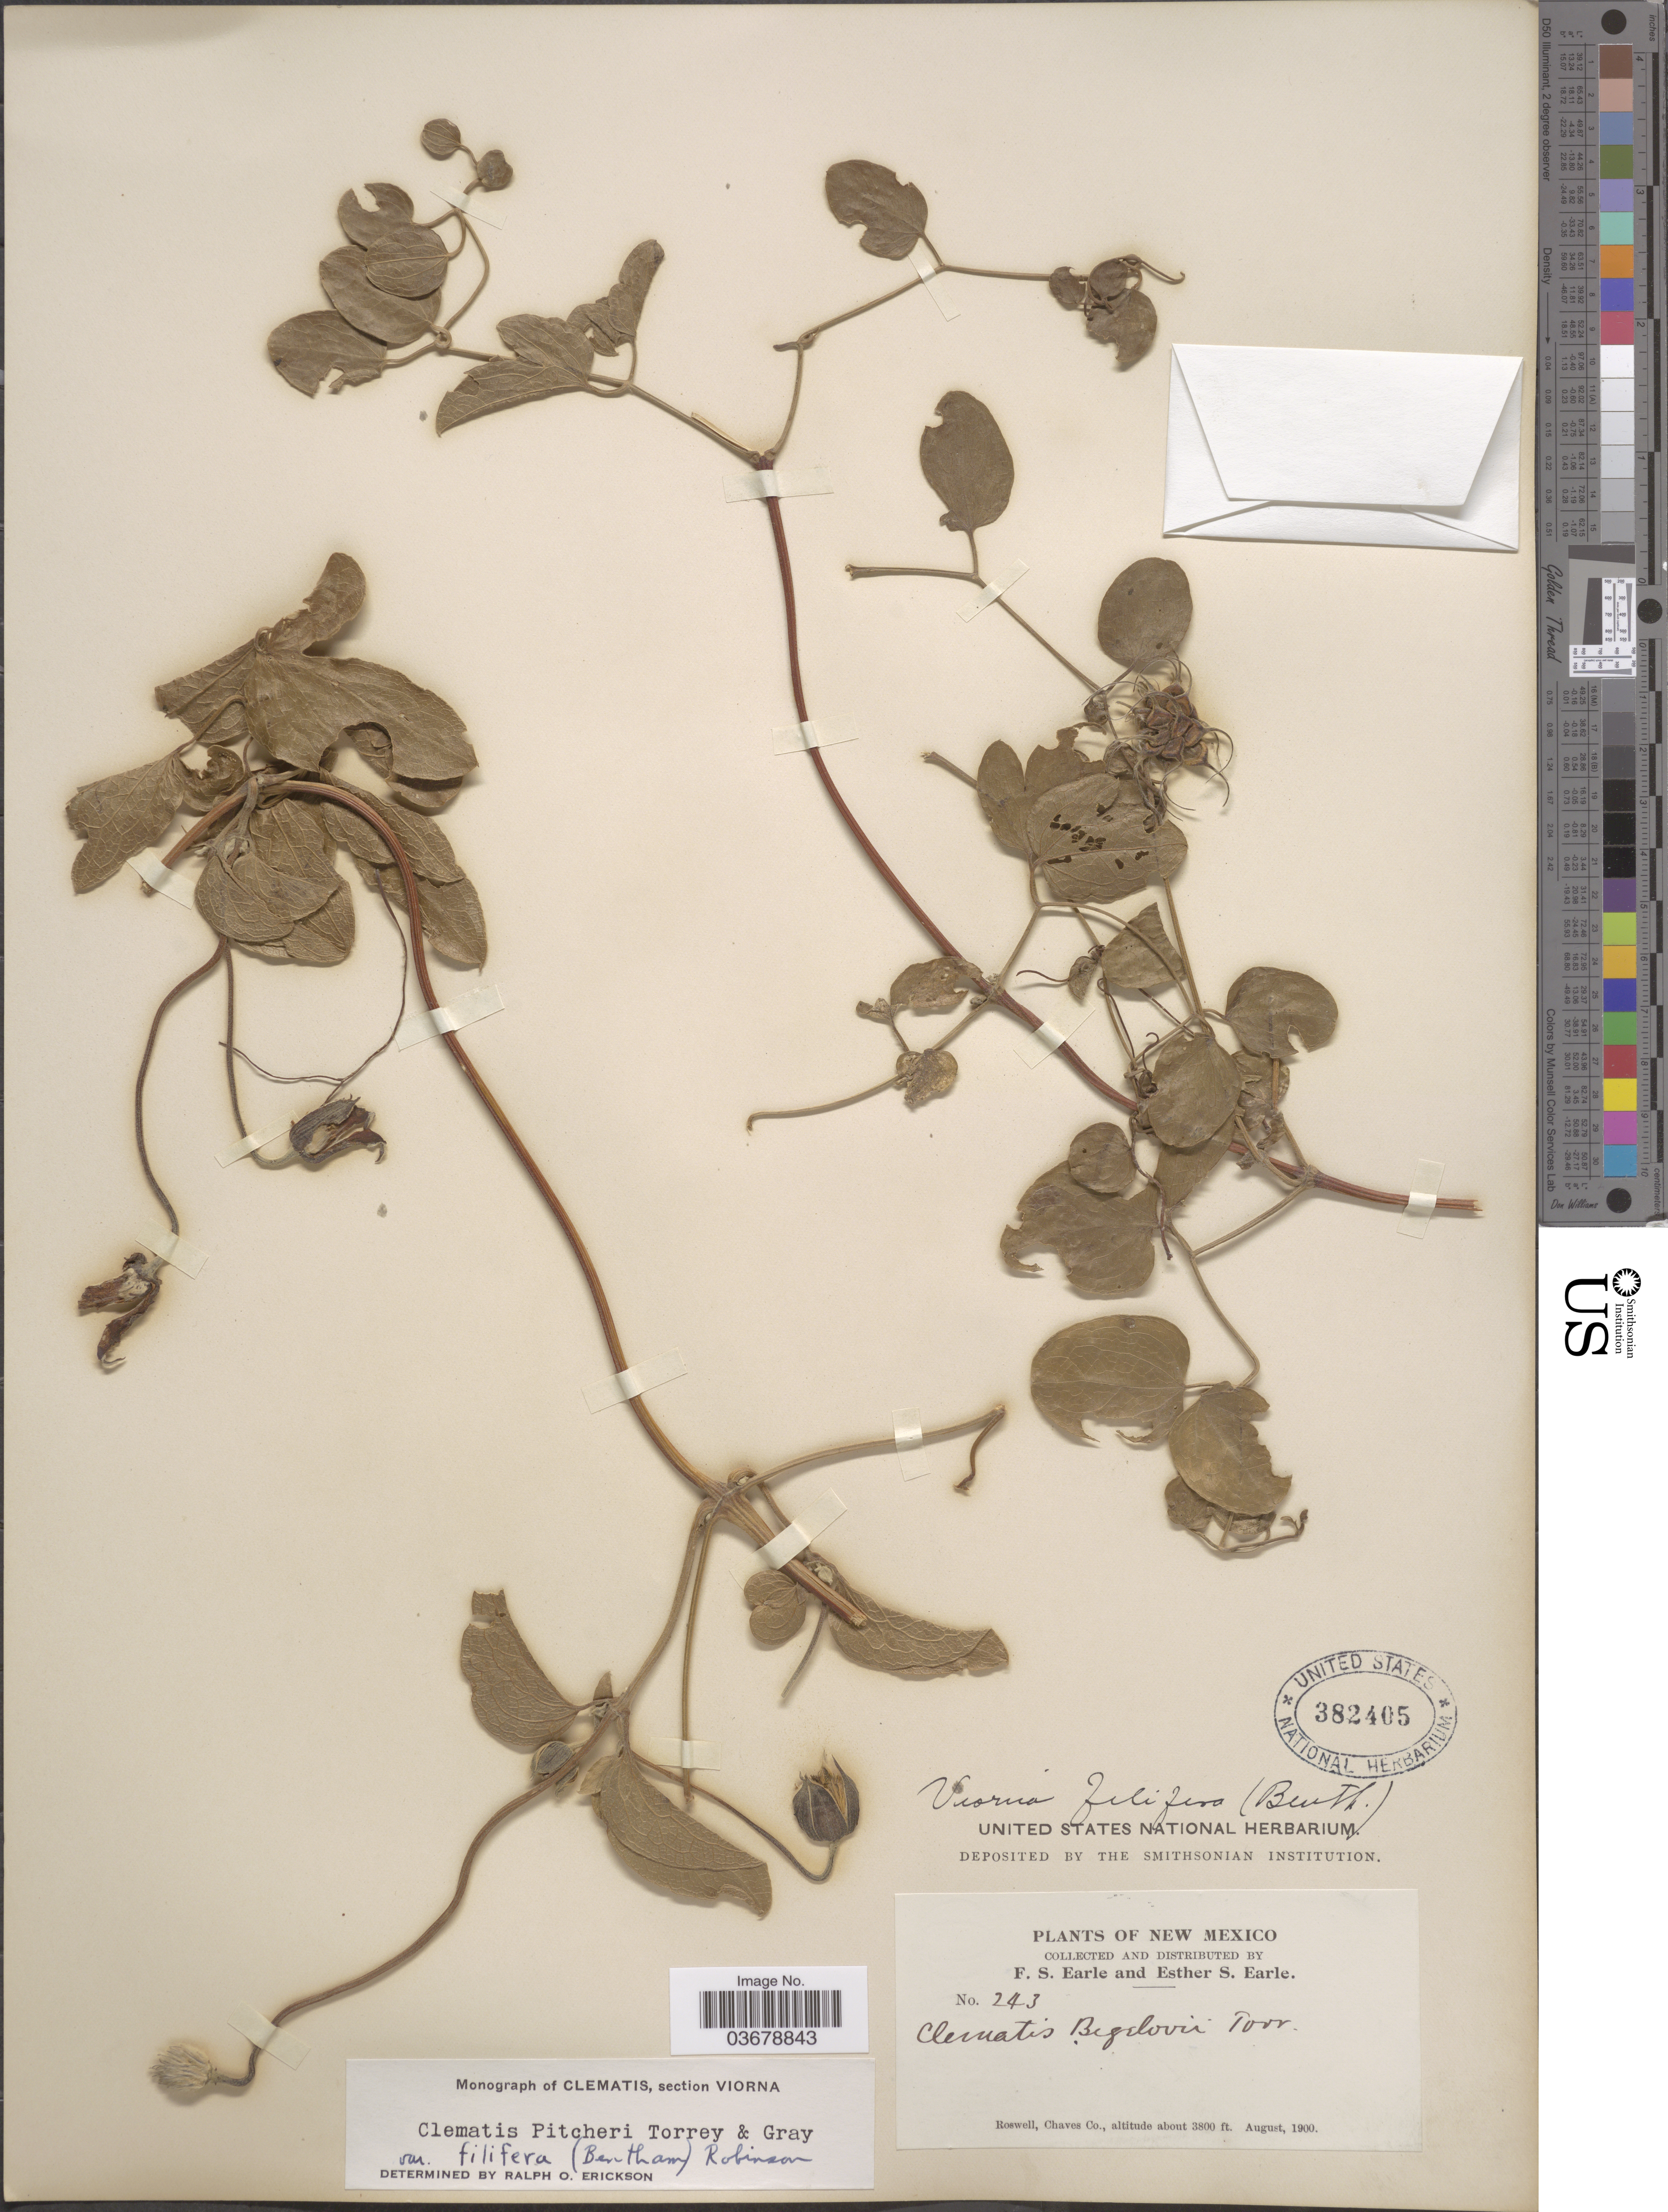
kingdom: Plantae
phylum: Tracheophyta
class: Magnoliopsida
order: Ranunculales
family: Ranunculaceae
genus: Clematis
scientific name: Clematis viorna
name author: L.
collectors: F. S. Earle & E. S. Earle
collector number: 243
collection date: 1900-08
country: United States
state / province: New Mexico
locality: Roswell, Chaves Co.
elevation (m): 1158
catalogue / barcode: US 382405